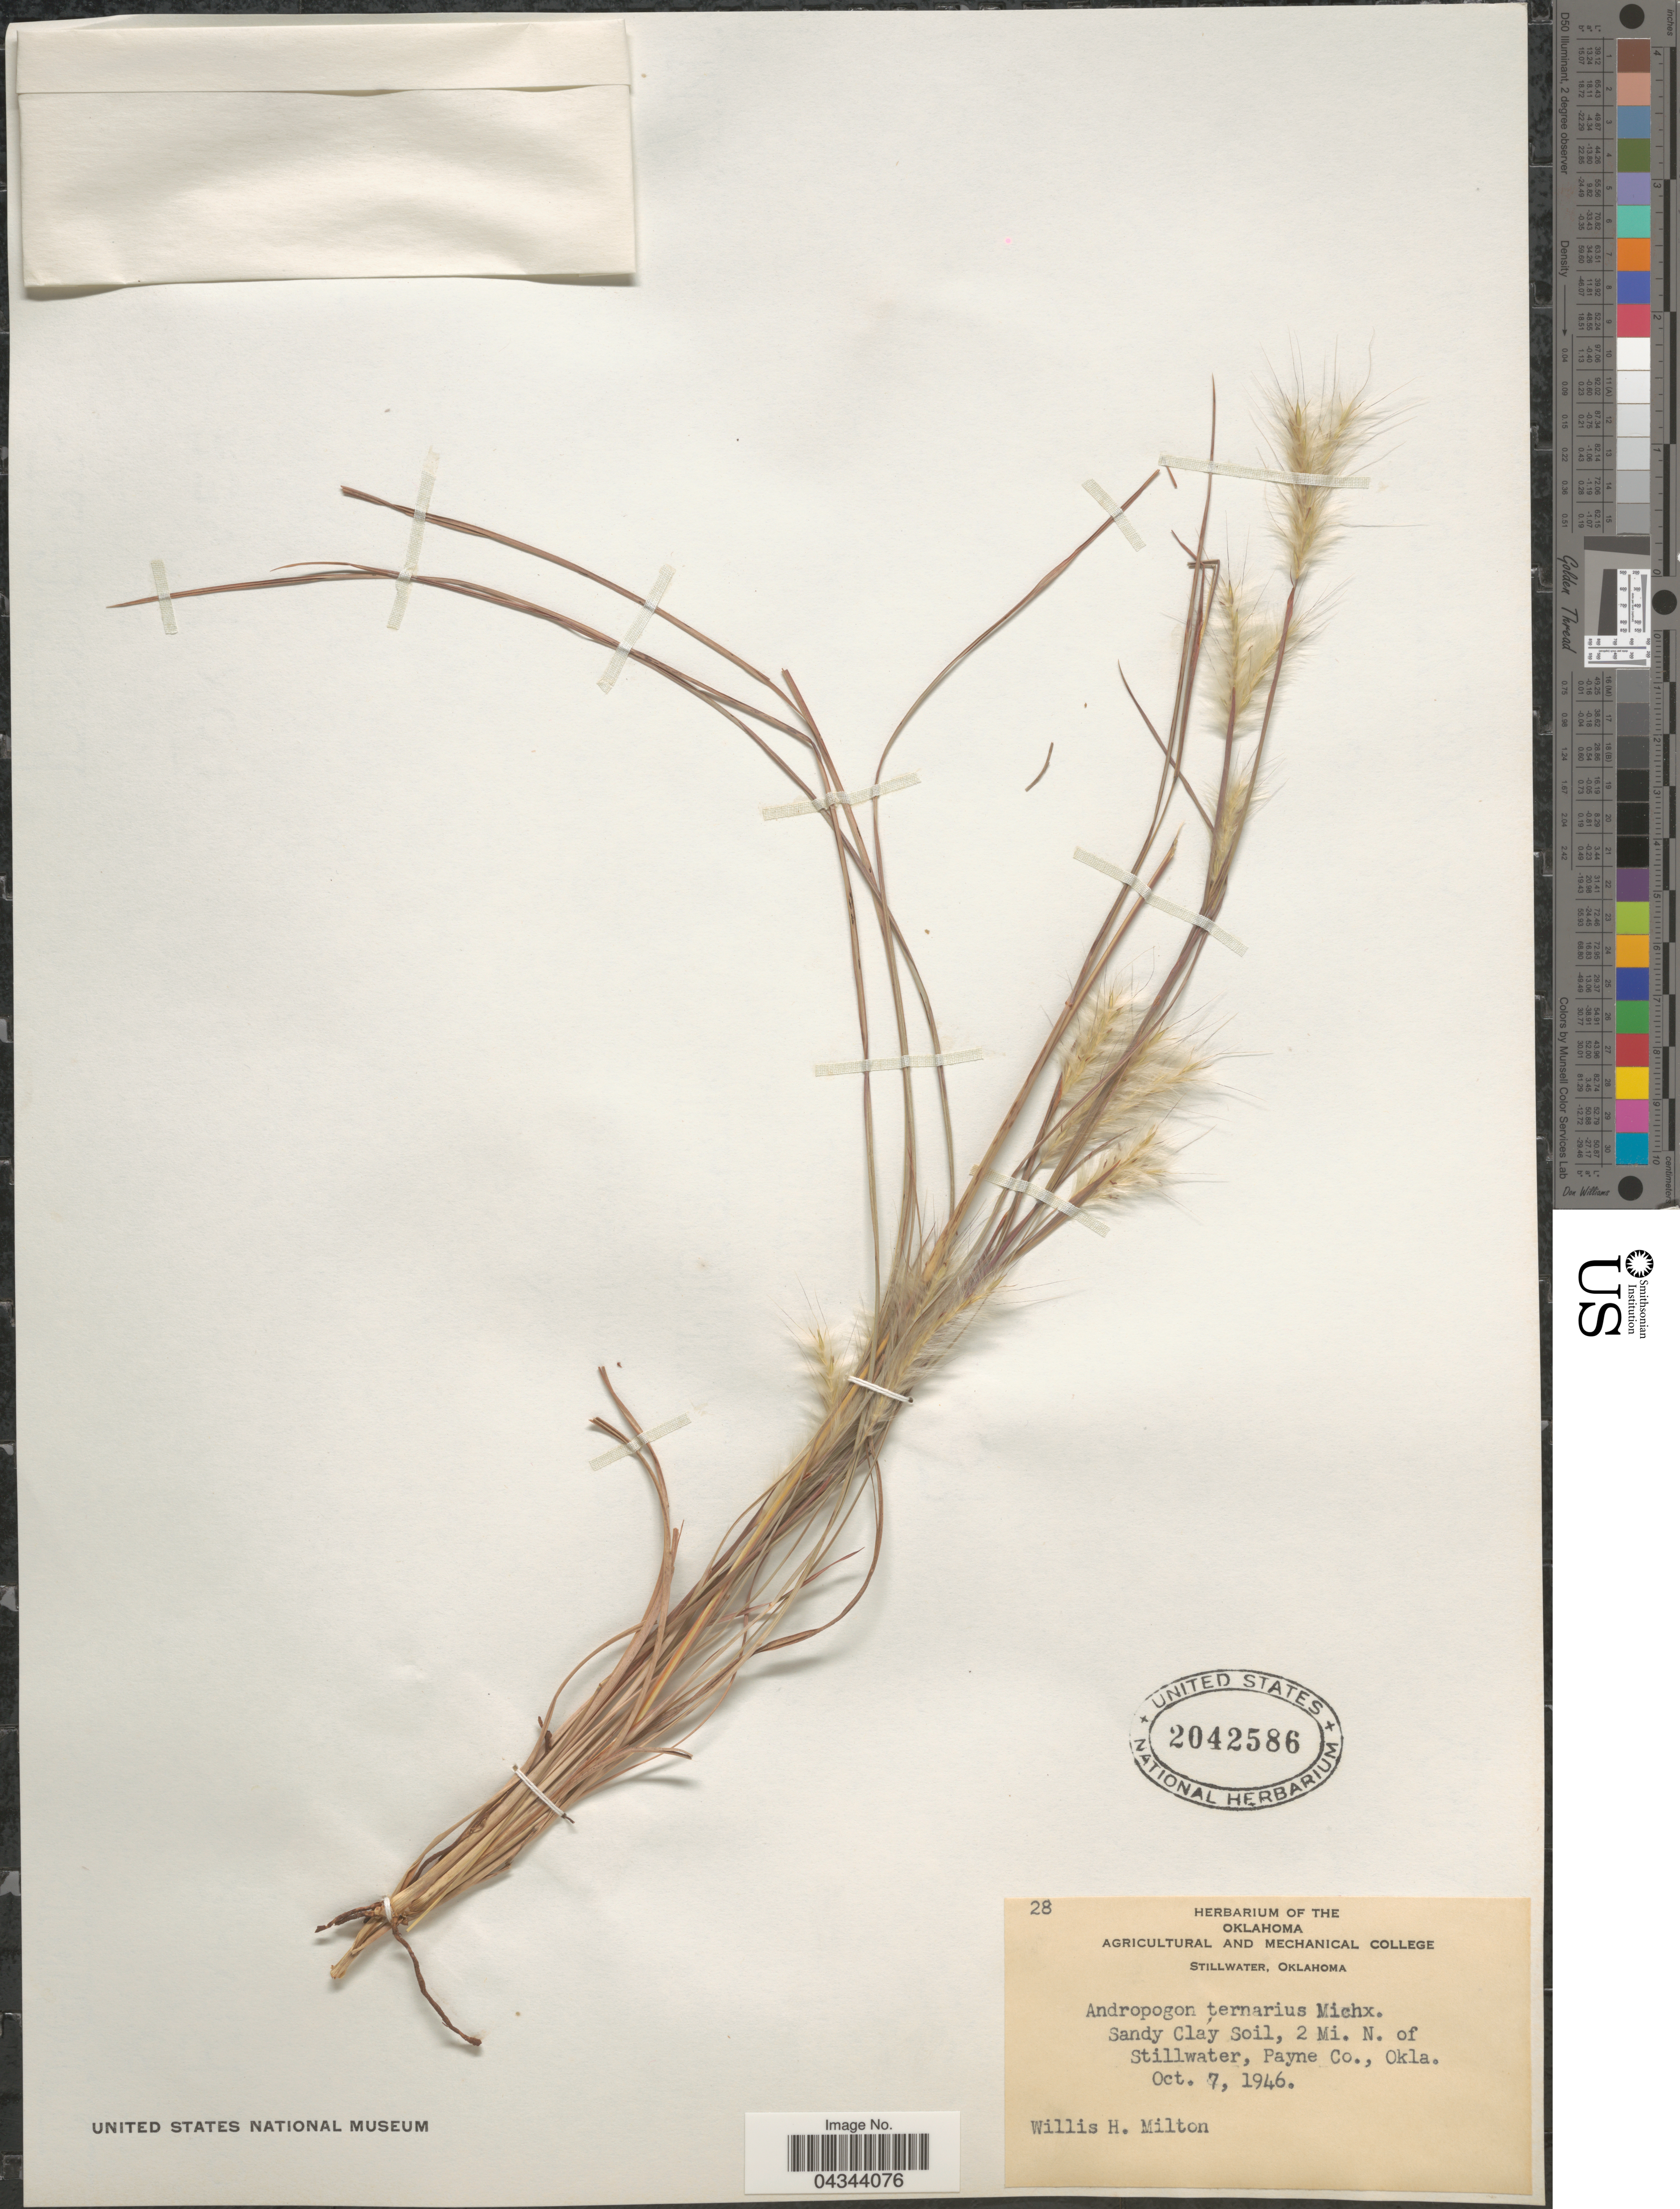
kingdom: Plantae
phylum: Tracheophyta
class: Liliopsida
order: Poales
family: Poaceae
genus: Andropogon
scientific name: Andropogon ternarius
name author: Michx.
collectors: W. Milton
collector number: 28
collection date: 1946-10-07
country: United States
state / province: Oklahoma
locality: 2 Mi. N. of Stillwater, Payne Co.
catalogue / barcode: US 2042586